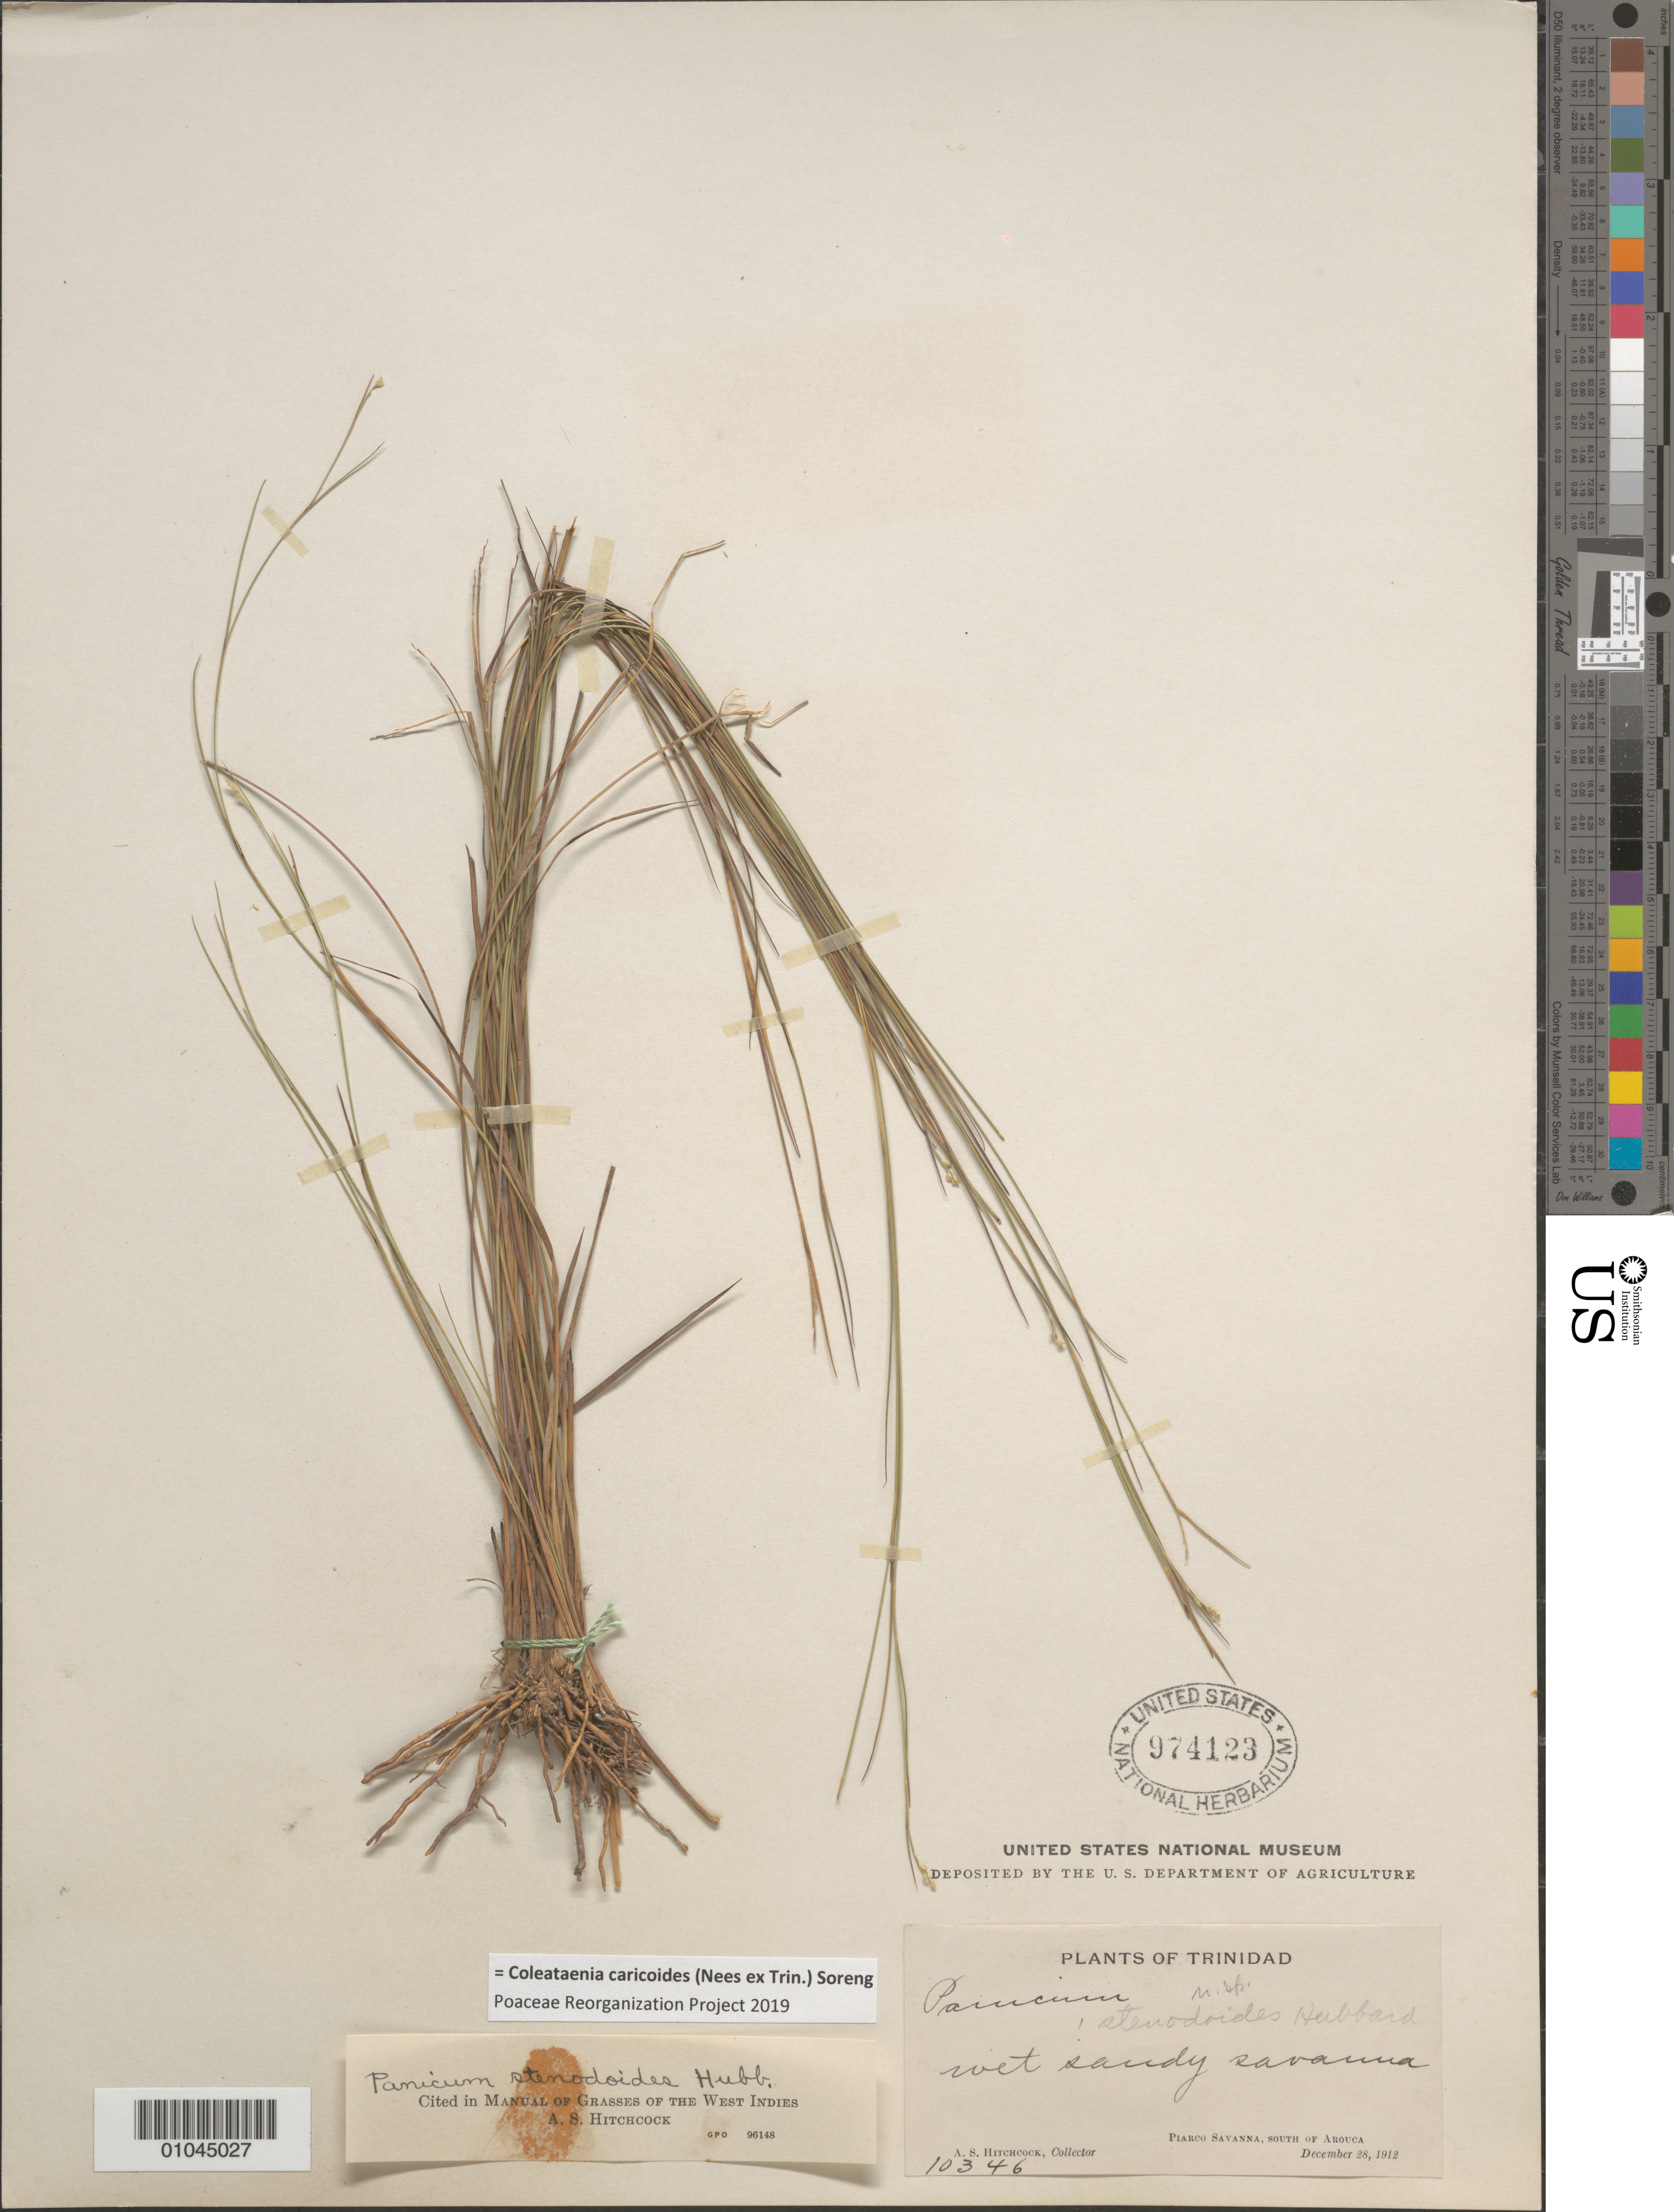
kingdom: Plantae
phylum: Tracheophyta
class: Liliopsida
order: Poales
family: Poaceae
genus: Panicum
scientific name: Panicum stenodoides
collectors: A. S. Hitchcock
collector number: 10346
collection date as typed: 28 Dec 1912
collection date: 1912-12-28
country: Trinidad and Tobago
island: Trinidad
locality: Piarco savanna, S of Arouca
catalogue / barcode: US 974123